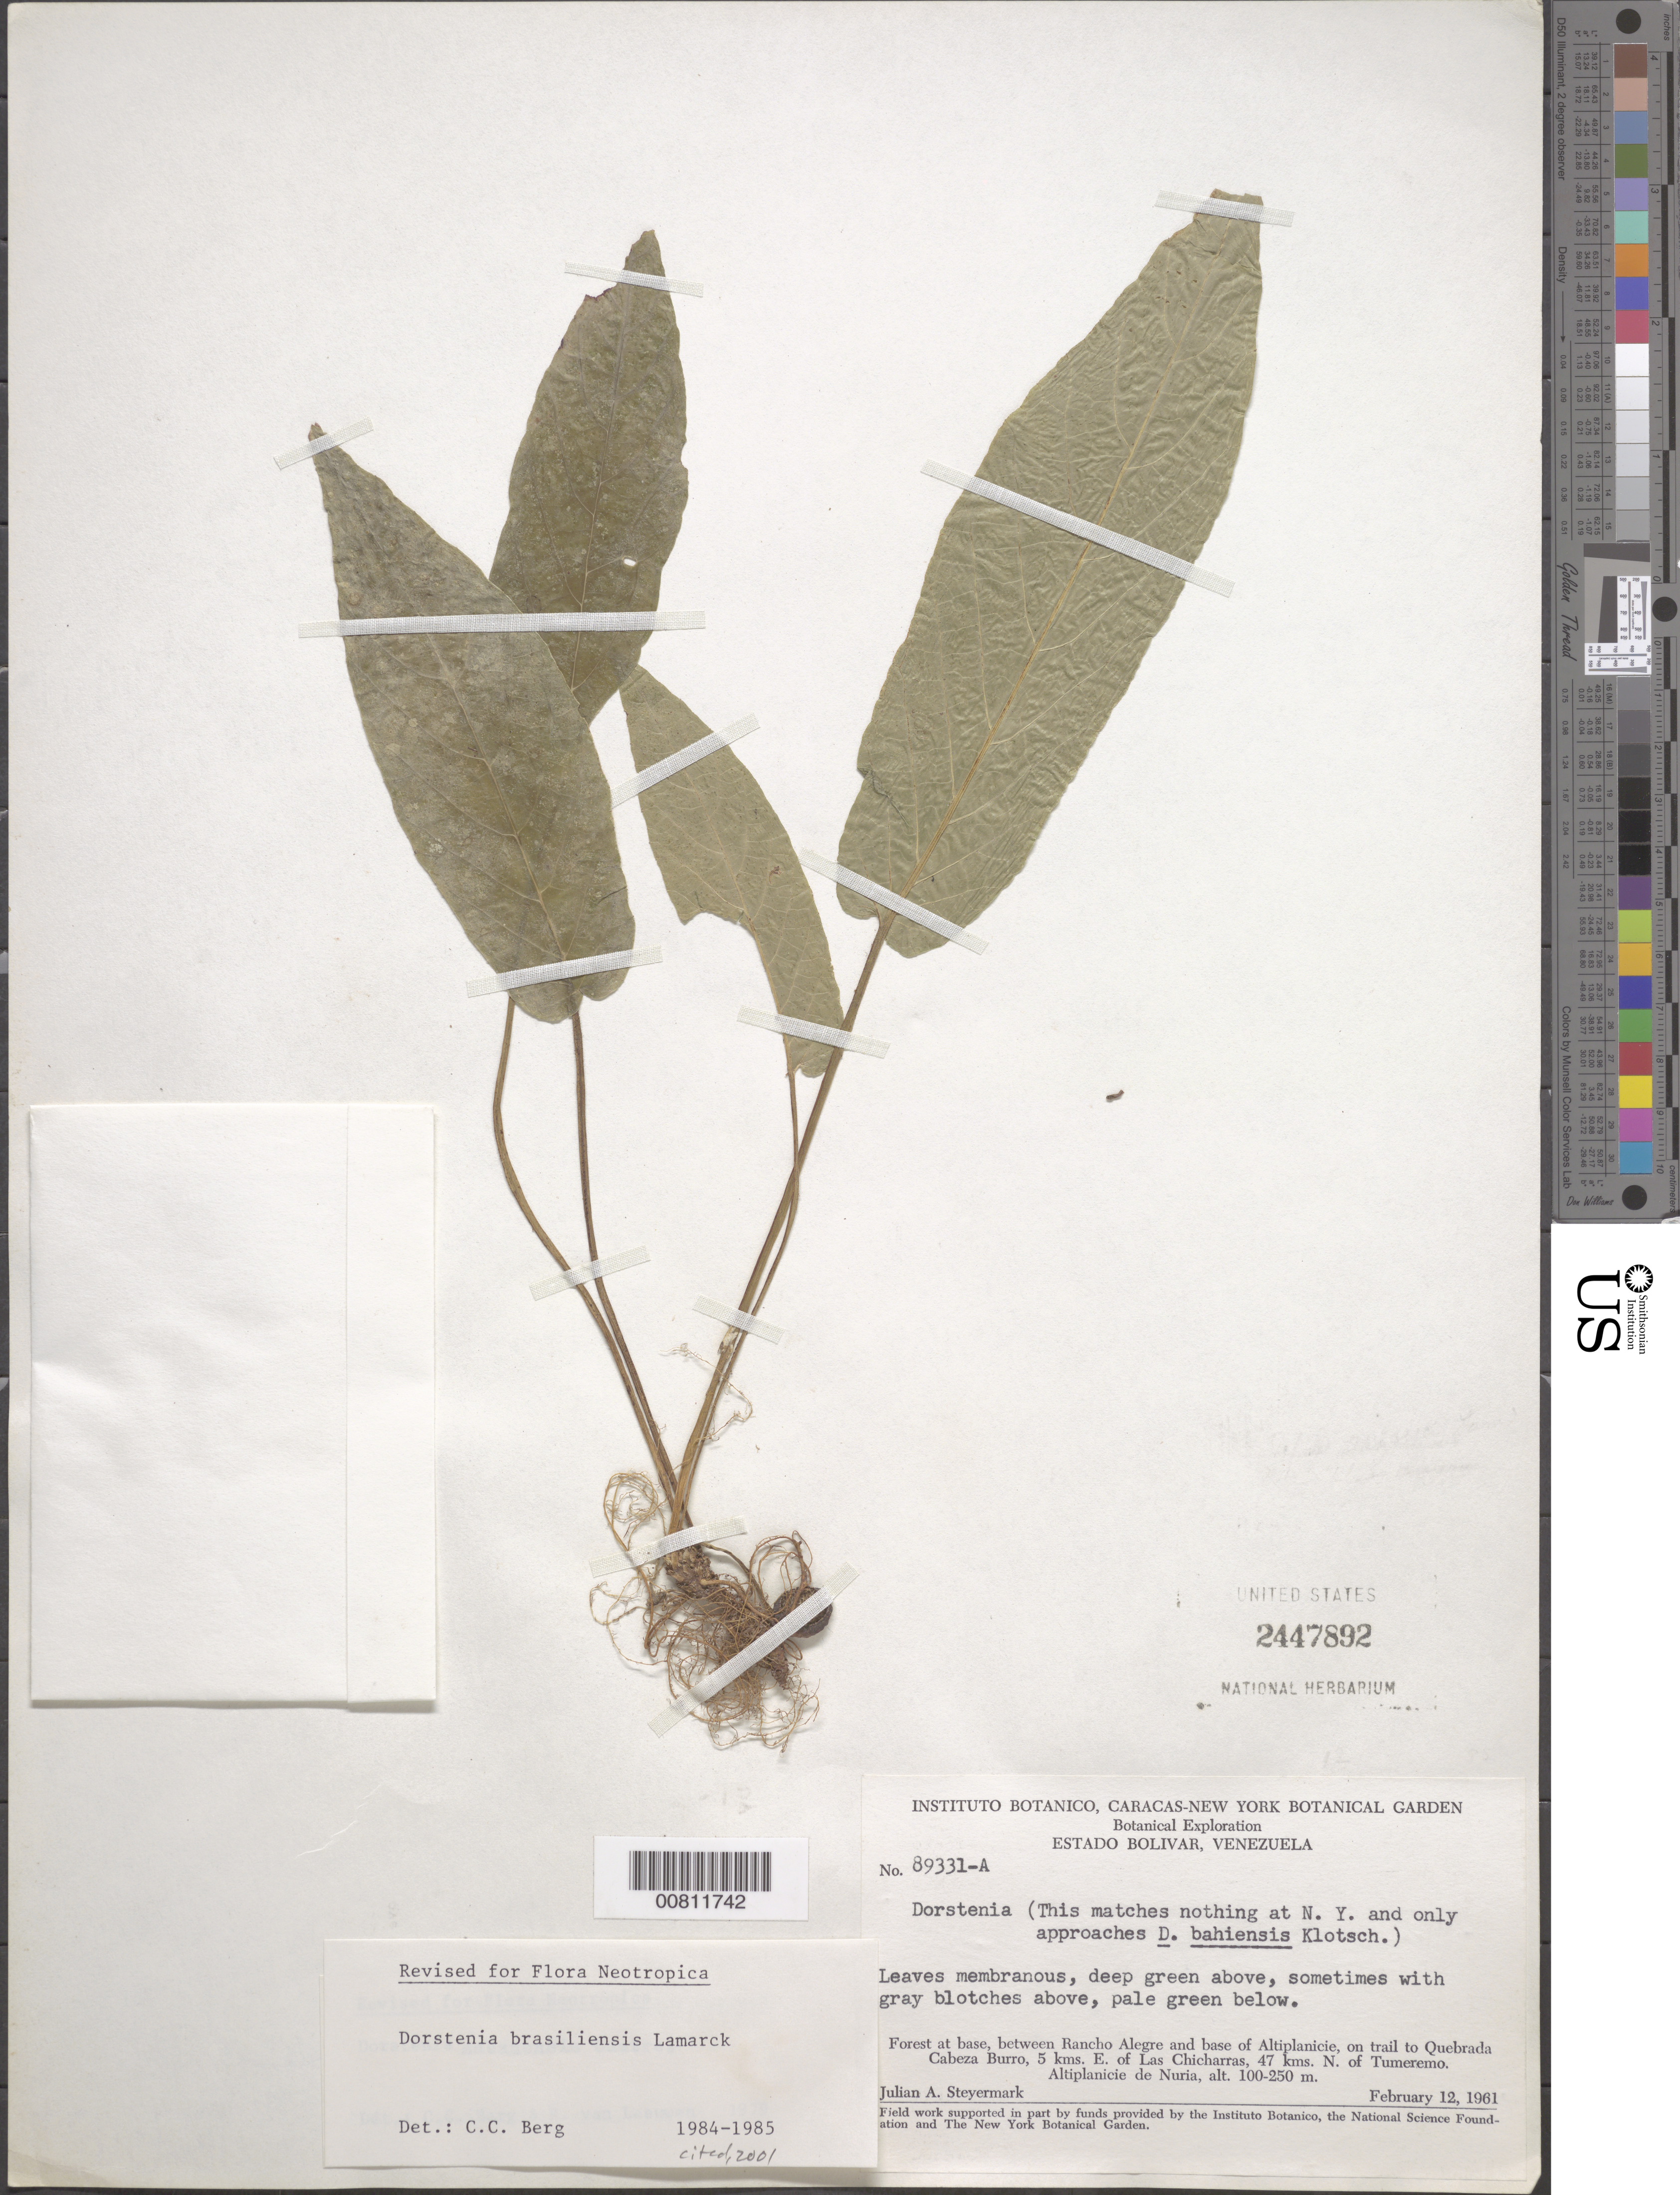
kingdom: Plantae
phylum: Tracheophyta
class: Magnoliopsida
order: Rosales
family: Moraceae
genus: Dorstenia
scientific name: Dorstenia brasiliensis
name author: Lam.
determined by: Berg, C. C.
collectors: J. Steyermark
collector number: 89331 A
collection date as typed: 12-Feb-61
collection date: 1961-02-12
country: Venezuela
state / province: Bolívar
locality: Altiplanicie de Nuria, betw. Rancho Alegre and base of Altiplanicie, on trail to Quebrada Cabeza Burro, 5 km E of Las Chicharras, 47 km N of Tumeremo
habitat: Forest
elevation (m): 100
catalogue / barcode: US 2447892